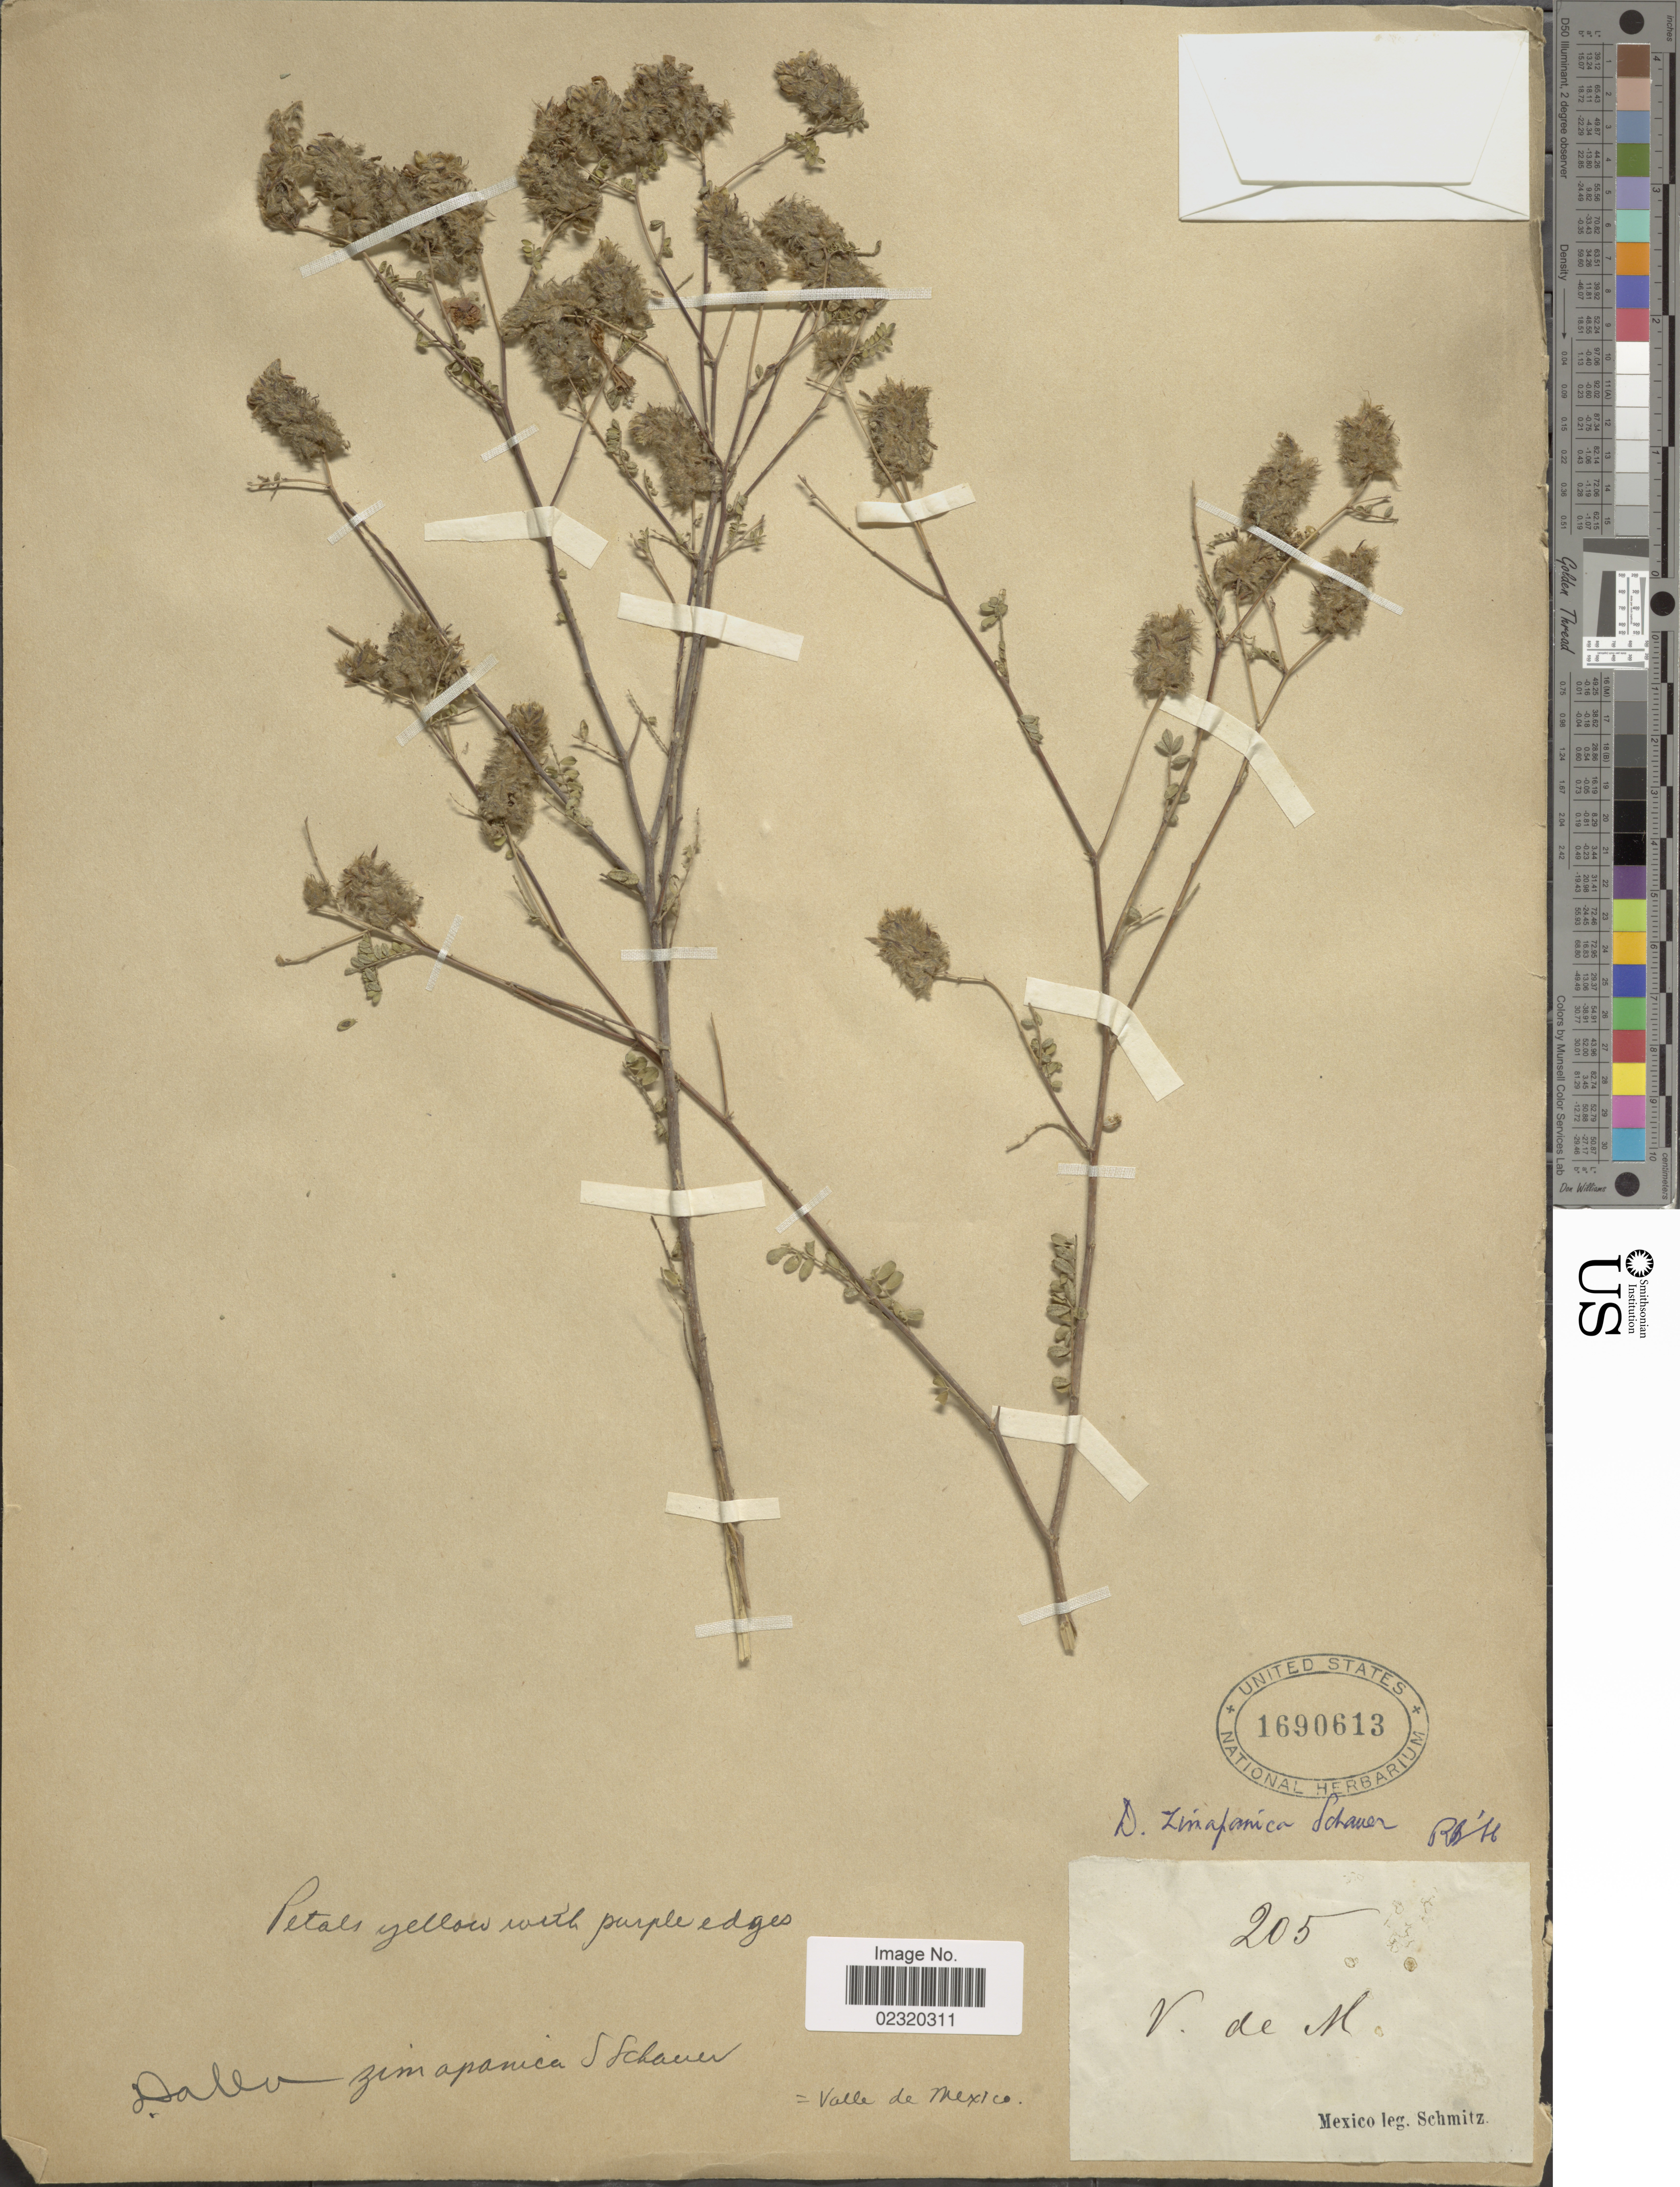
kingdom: Plantae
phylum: Tracheophyta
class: Magnoliopsida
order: Fabales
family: Fabaceae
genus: Dalea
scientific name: Dalea zimapanica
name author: S. Schauer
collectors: -. Schmitz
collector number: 205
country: Mexico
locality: Valle de Mexico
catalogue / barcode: US 1690613